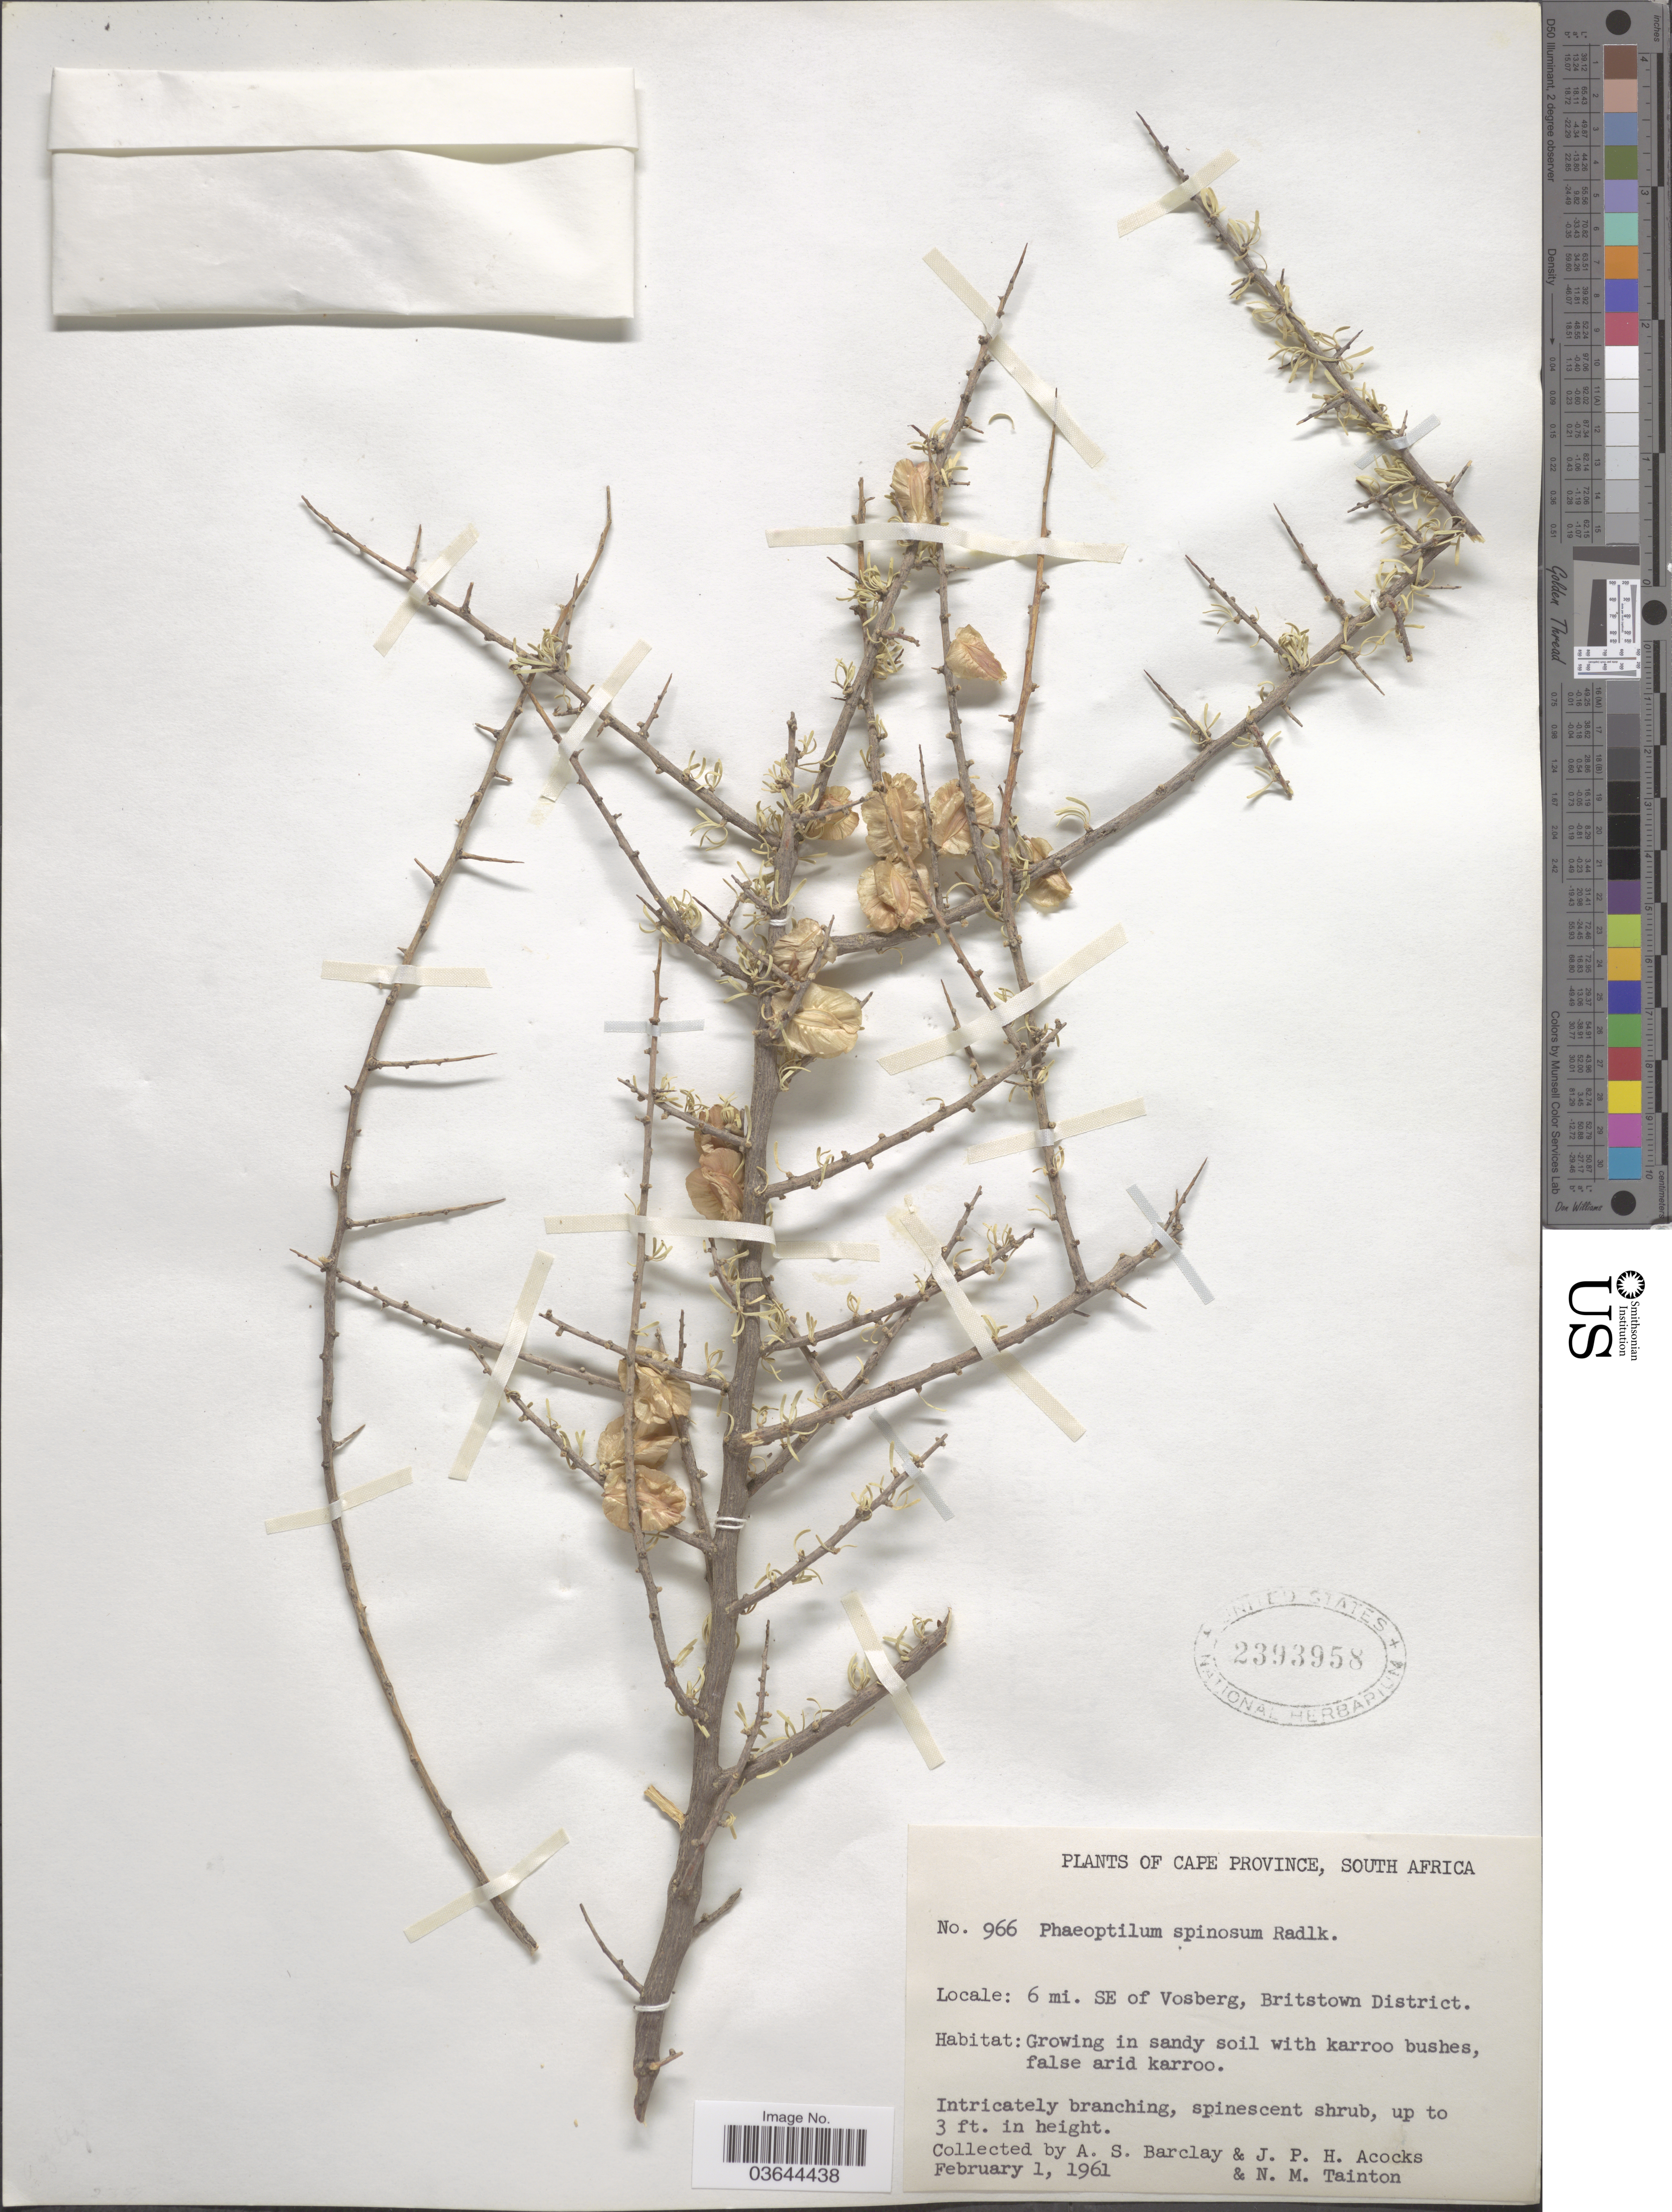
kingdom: Plantae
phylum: Tracheophyta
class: Magnoliopsida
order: Caryophyllales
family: Nyctaginaceae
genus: Phaeoptilum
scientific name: Phaeoptilum spinosum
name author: Radlk.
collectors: A. S. Barclay, J. P. Acocks & N. Tainton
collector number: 966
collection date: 1961-02-01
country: South Africa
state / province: Northern Cape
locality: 6 mi. SE of Vosberg, Britstown District.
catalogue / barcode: US 2393958